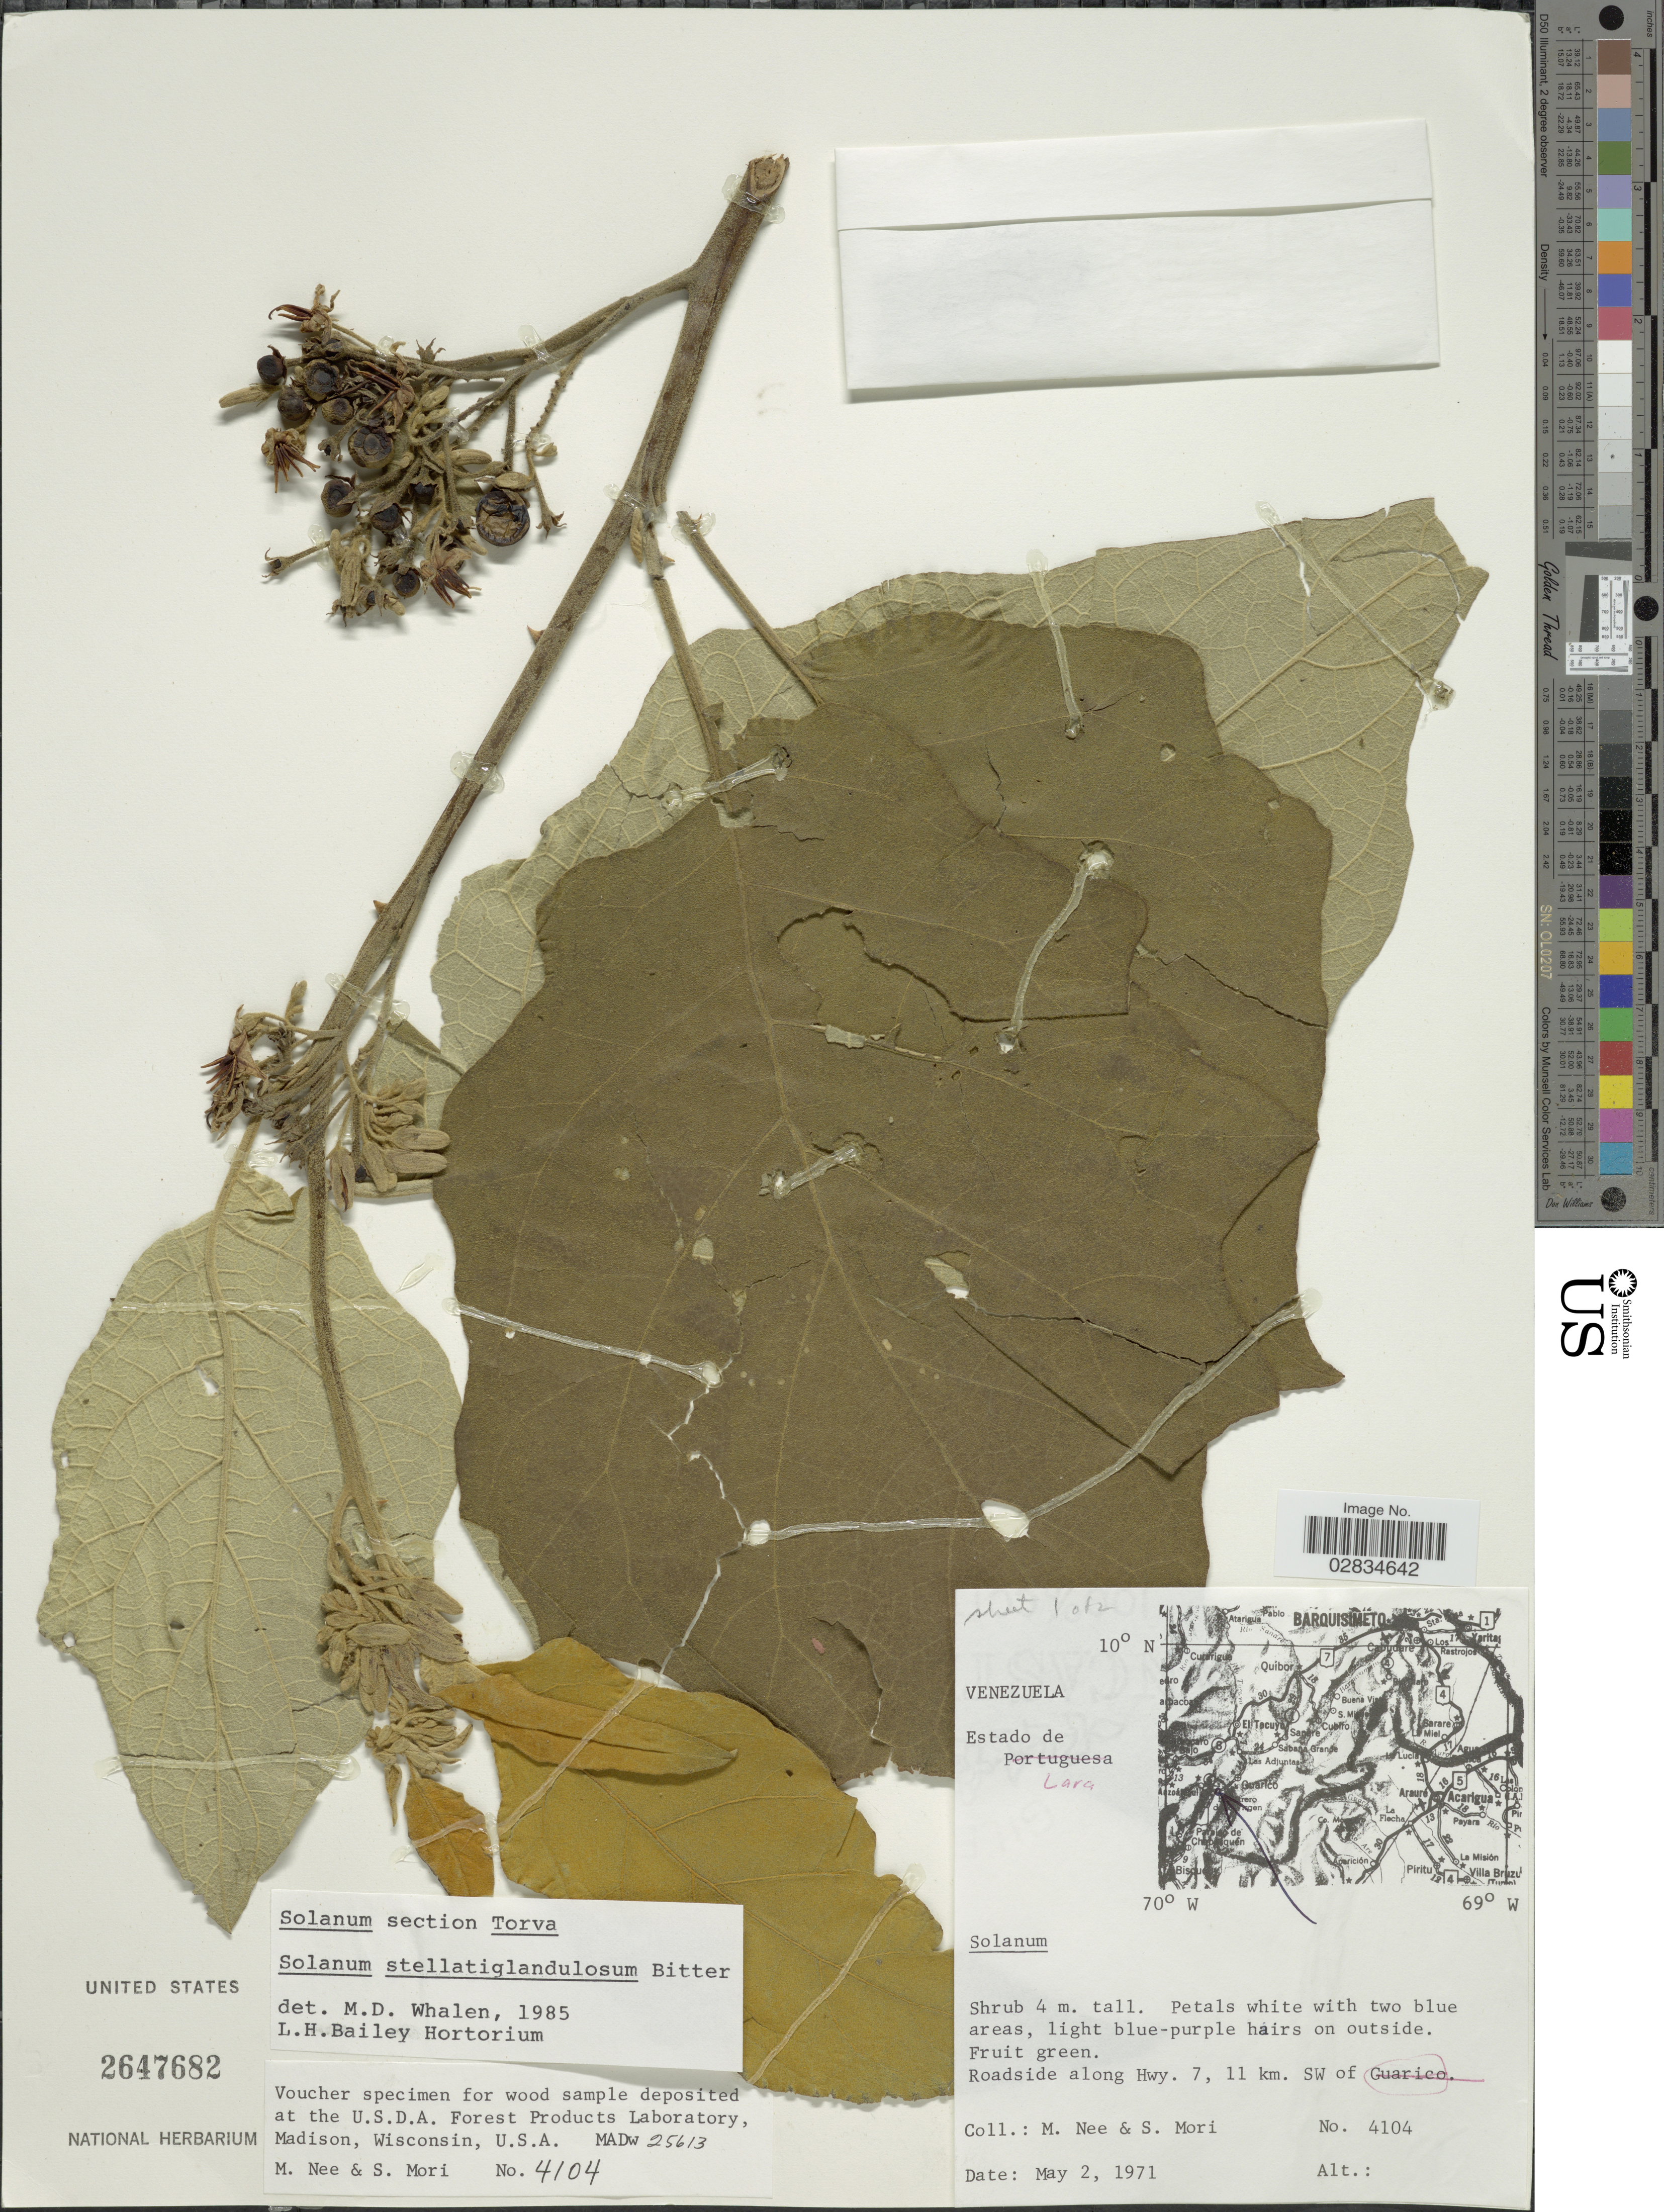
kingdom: Plantae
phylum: Tracheophyta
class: Magnoliopsida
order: Solanales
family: Solanaceae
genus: Solanum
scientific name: Solanum stellatiglandulosum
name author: Bitter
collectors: M. Nee & S. Mori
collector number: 4104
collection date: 1971-05-02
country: Venezuela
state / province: Lara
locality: Roadside along Hwy. 7, 11 km. SW of.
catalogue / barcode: US 2647682